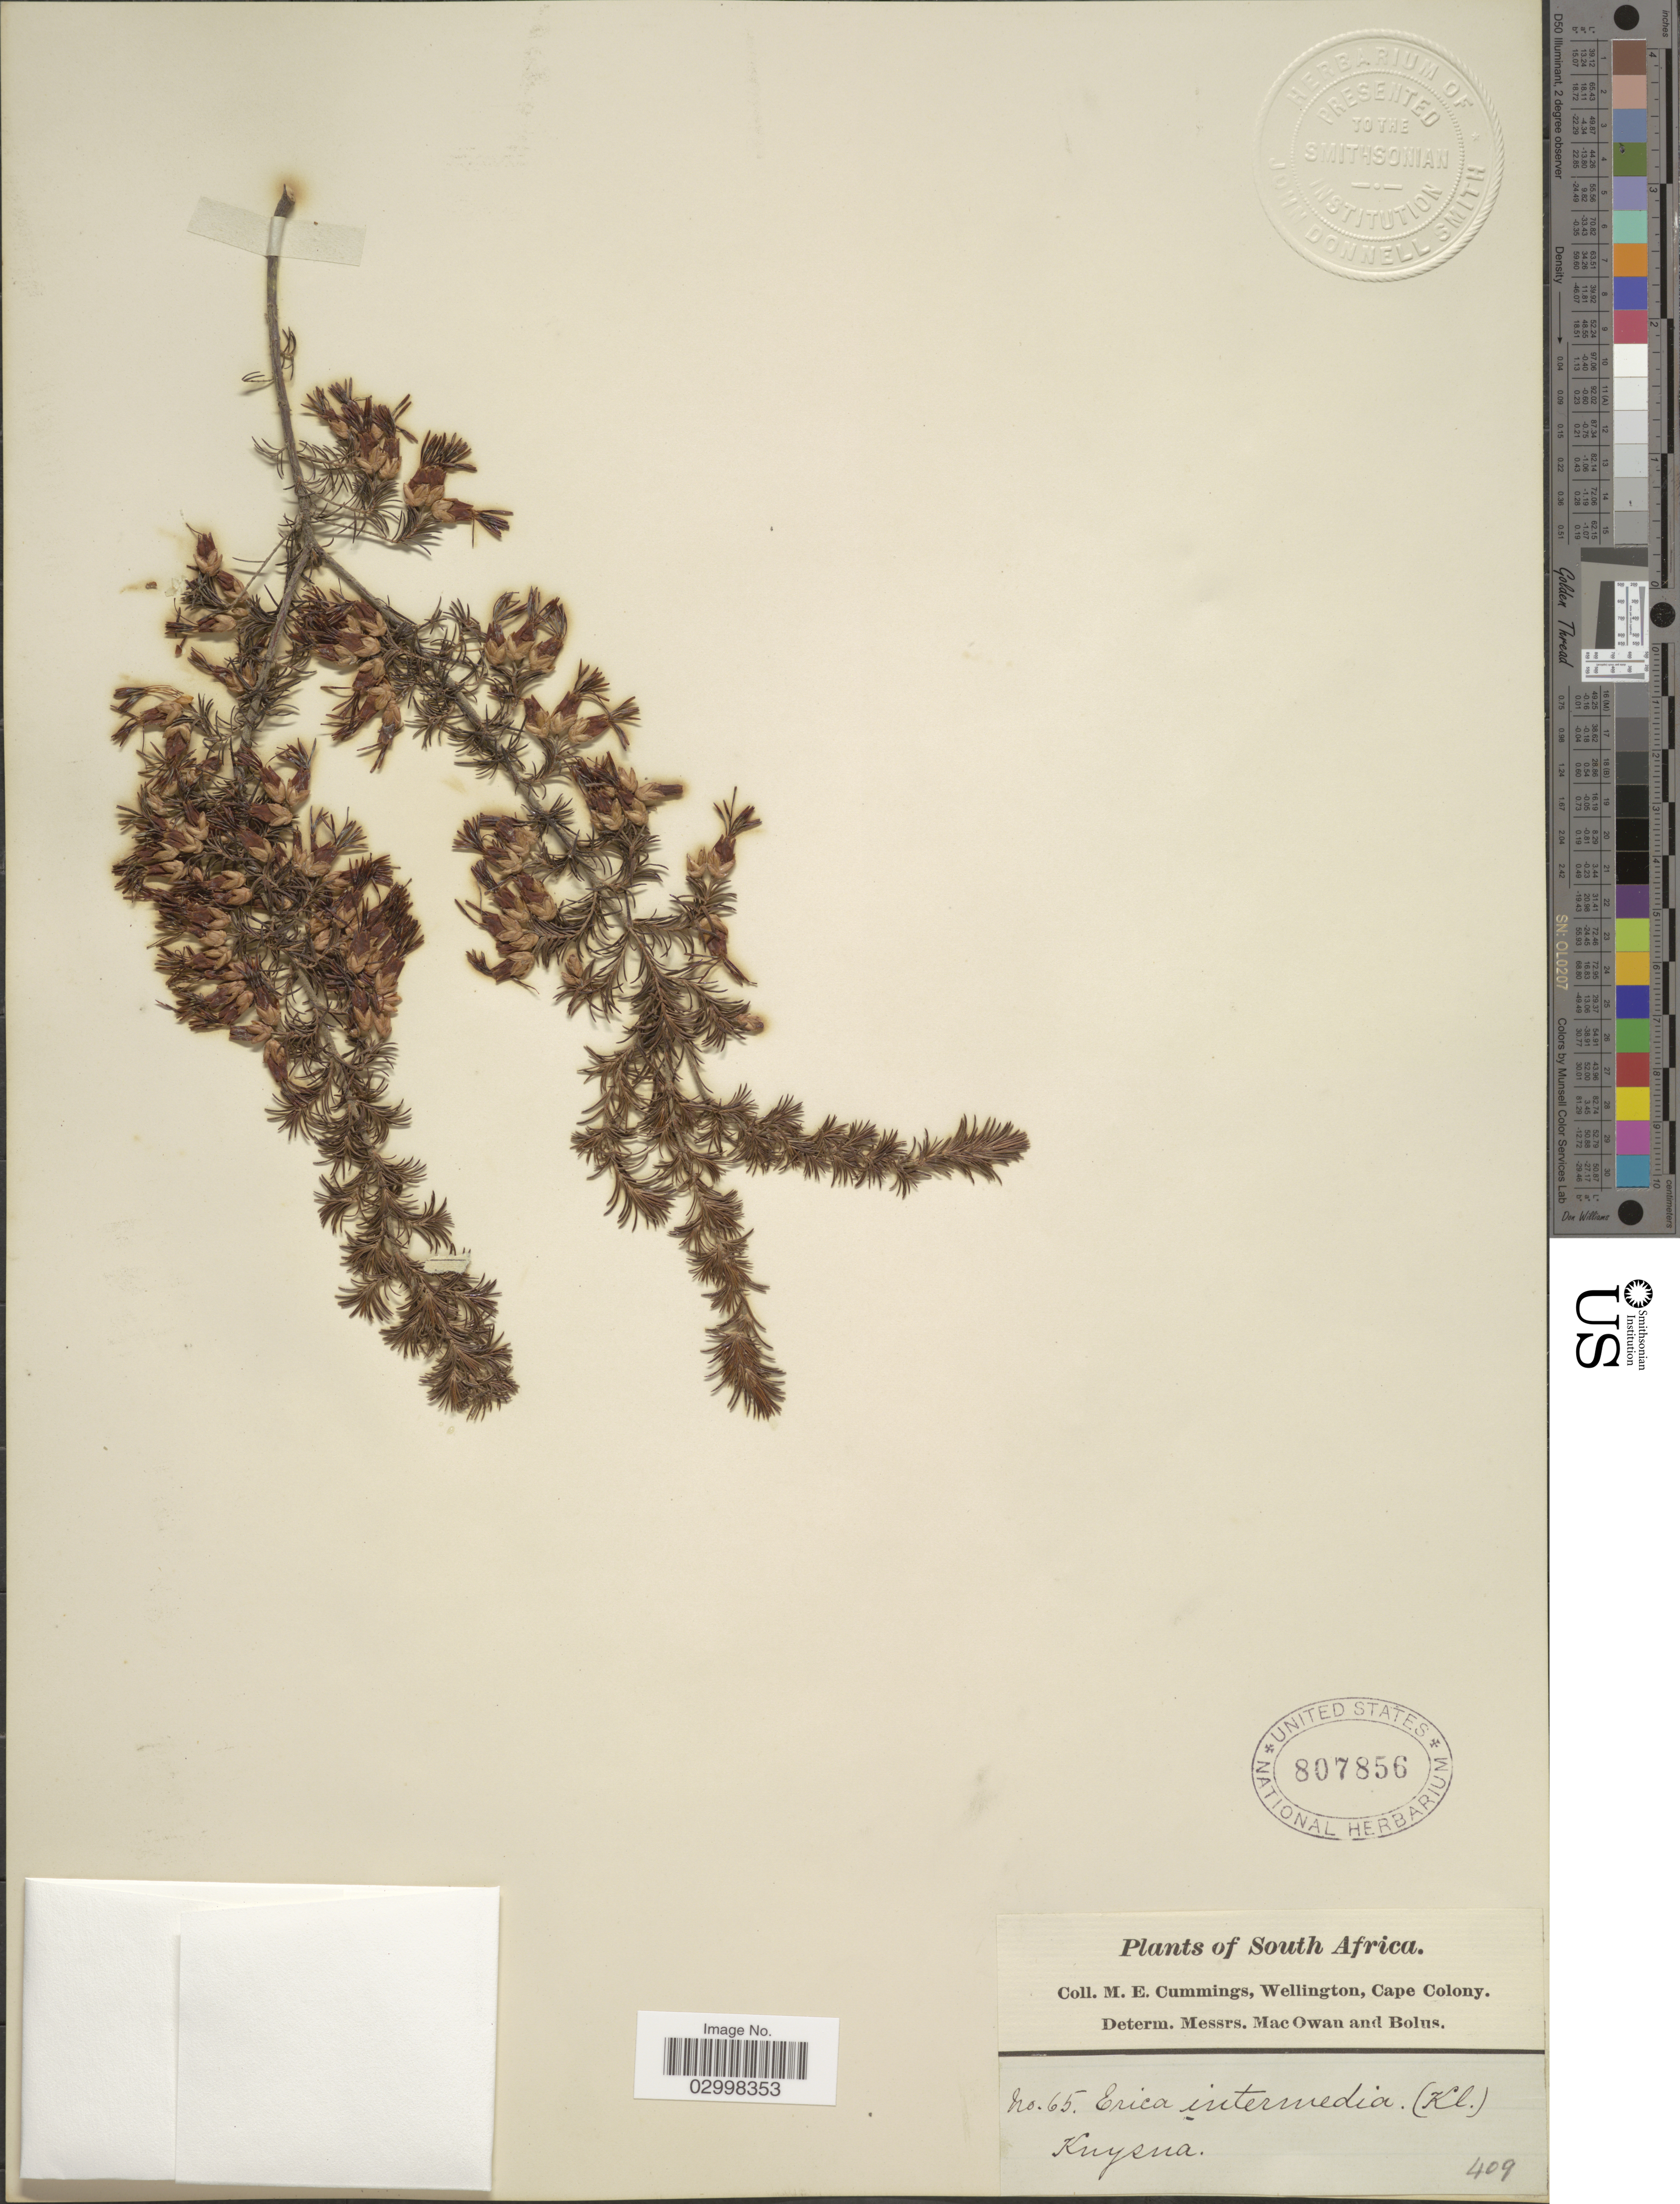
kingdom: Plantae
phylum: Tracheophyta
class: Magnoliopsida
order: Ericales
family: Ericaceae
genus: Erica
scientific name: Erica intermedia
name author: Klotzsch ex Benth.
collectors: M. E. Cummings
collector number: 65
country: South Africa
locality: Knysna.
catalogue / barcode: US 807856